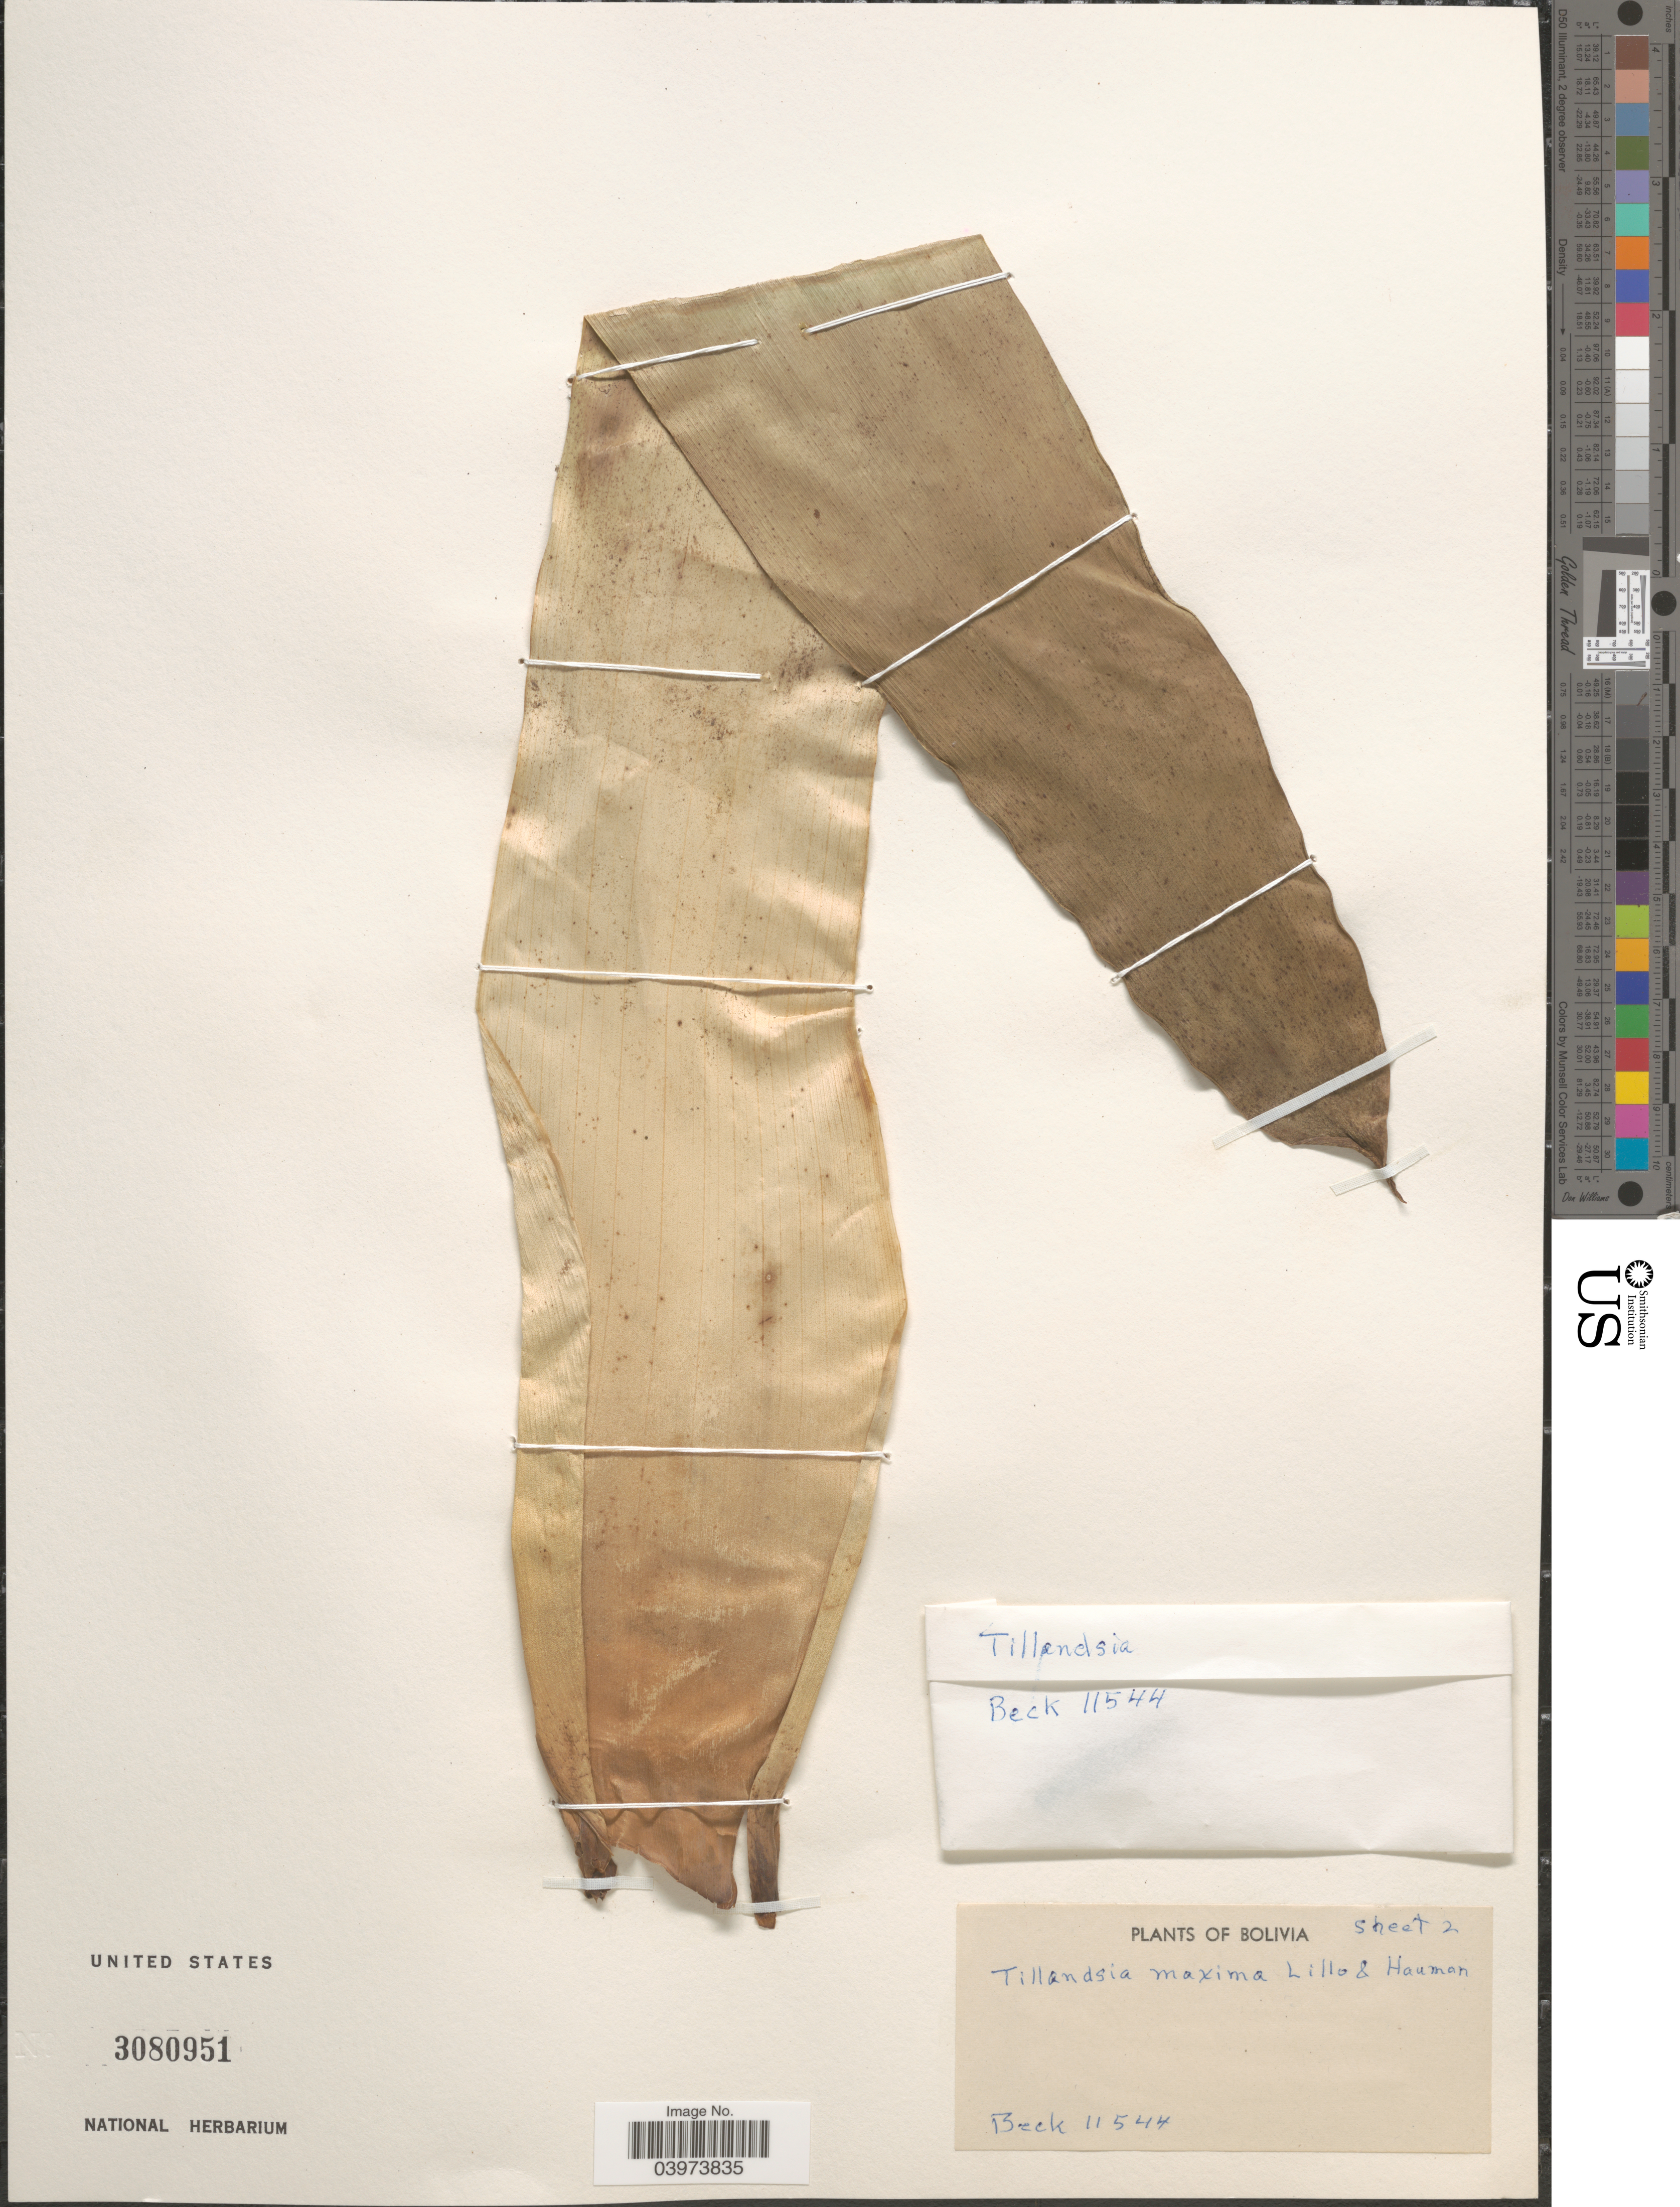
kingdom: Plantae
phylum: Tracheophyta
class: Liliopsida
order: Poales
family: Bromeliaceae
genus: Tillandsia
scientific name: Tillandsia maxima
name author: Lillo & Hauman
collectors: -- Beck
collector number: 11544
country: Bolivia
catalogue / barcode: US 3080951